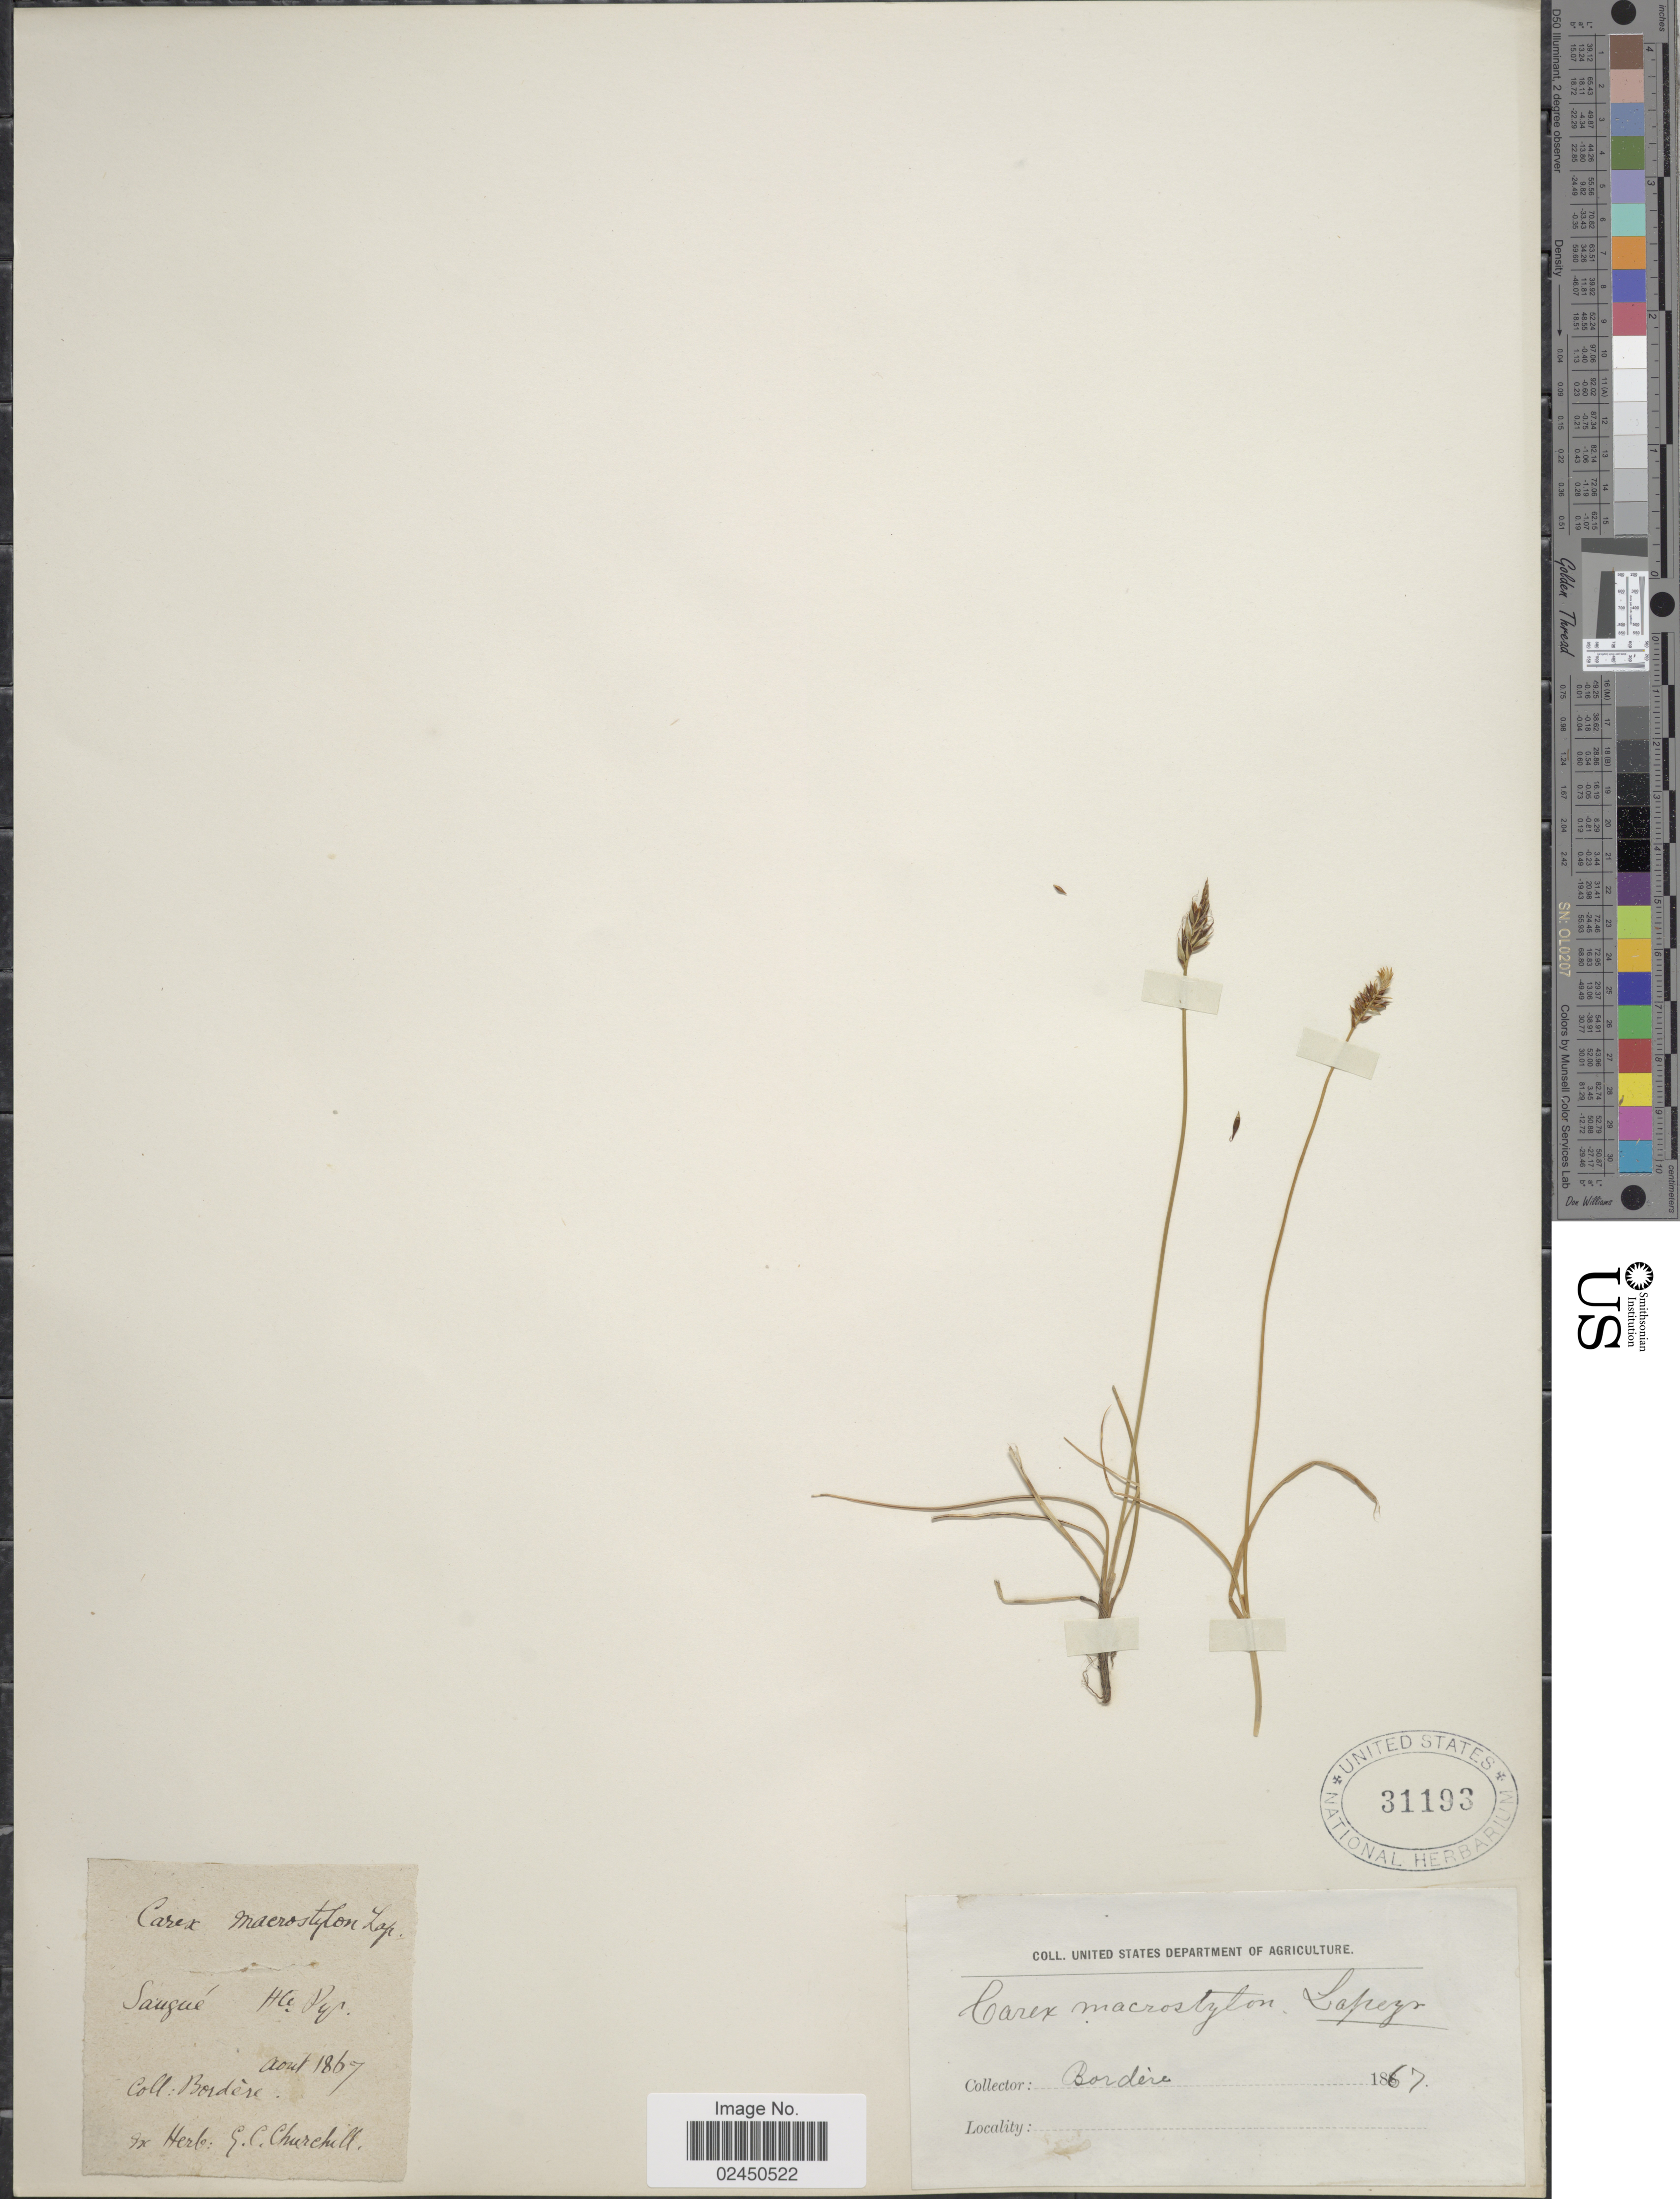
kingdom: Plantae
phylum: Tracheophyta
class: Liliopsida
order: Poales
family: Cyperaceae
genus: Carex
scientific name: Carex macrostylos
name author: Lapeyr.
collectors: -. Bordère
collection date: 1867-08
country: France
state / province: Occitanie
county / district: Hautes-Pyrénées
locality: Saugué (Hautes-Pyrenees)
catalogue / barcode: US 31193